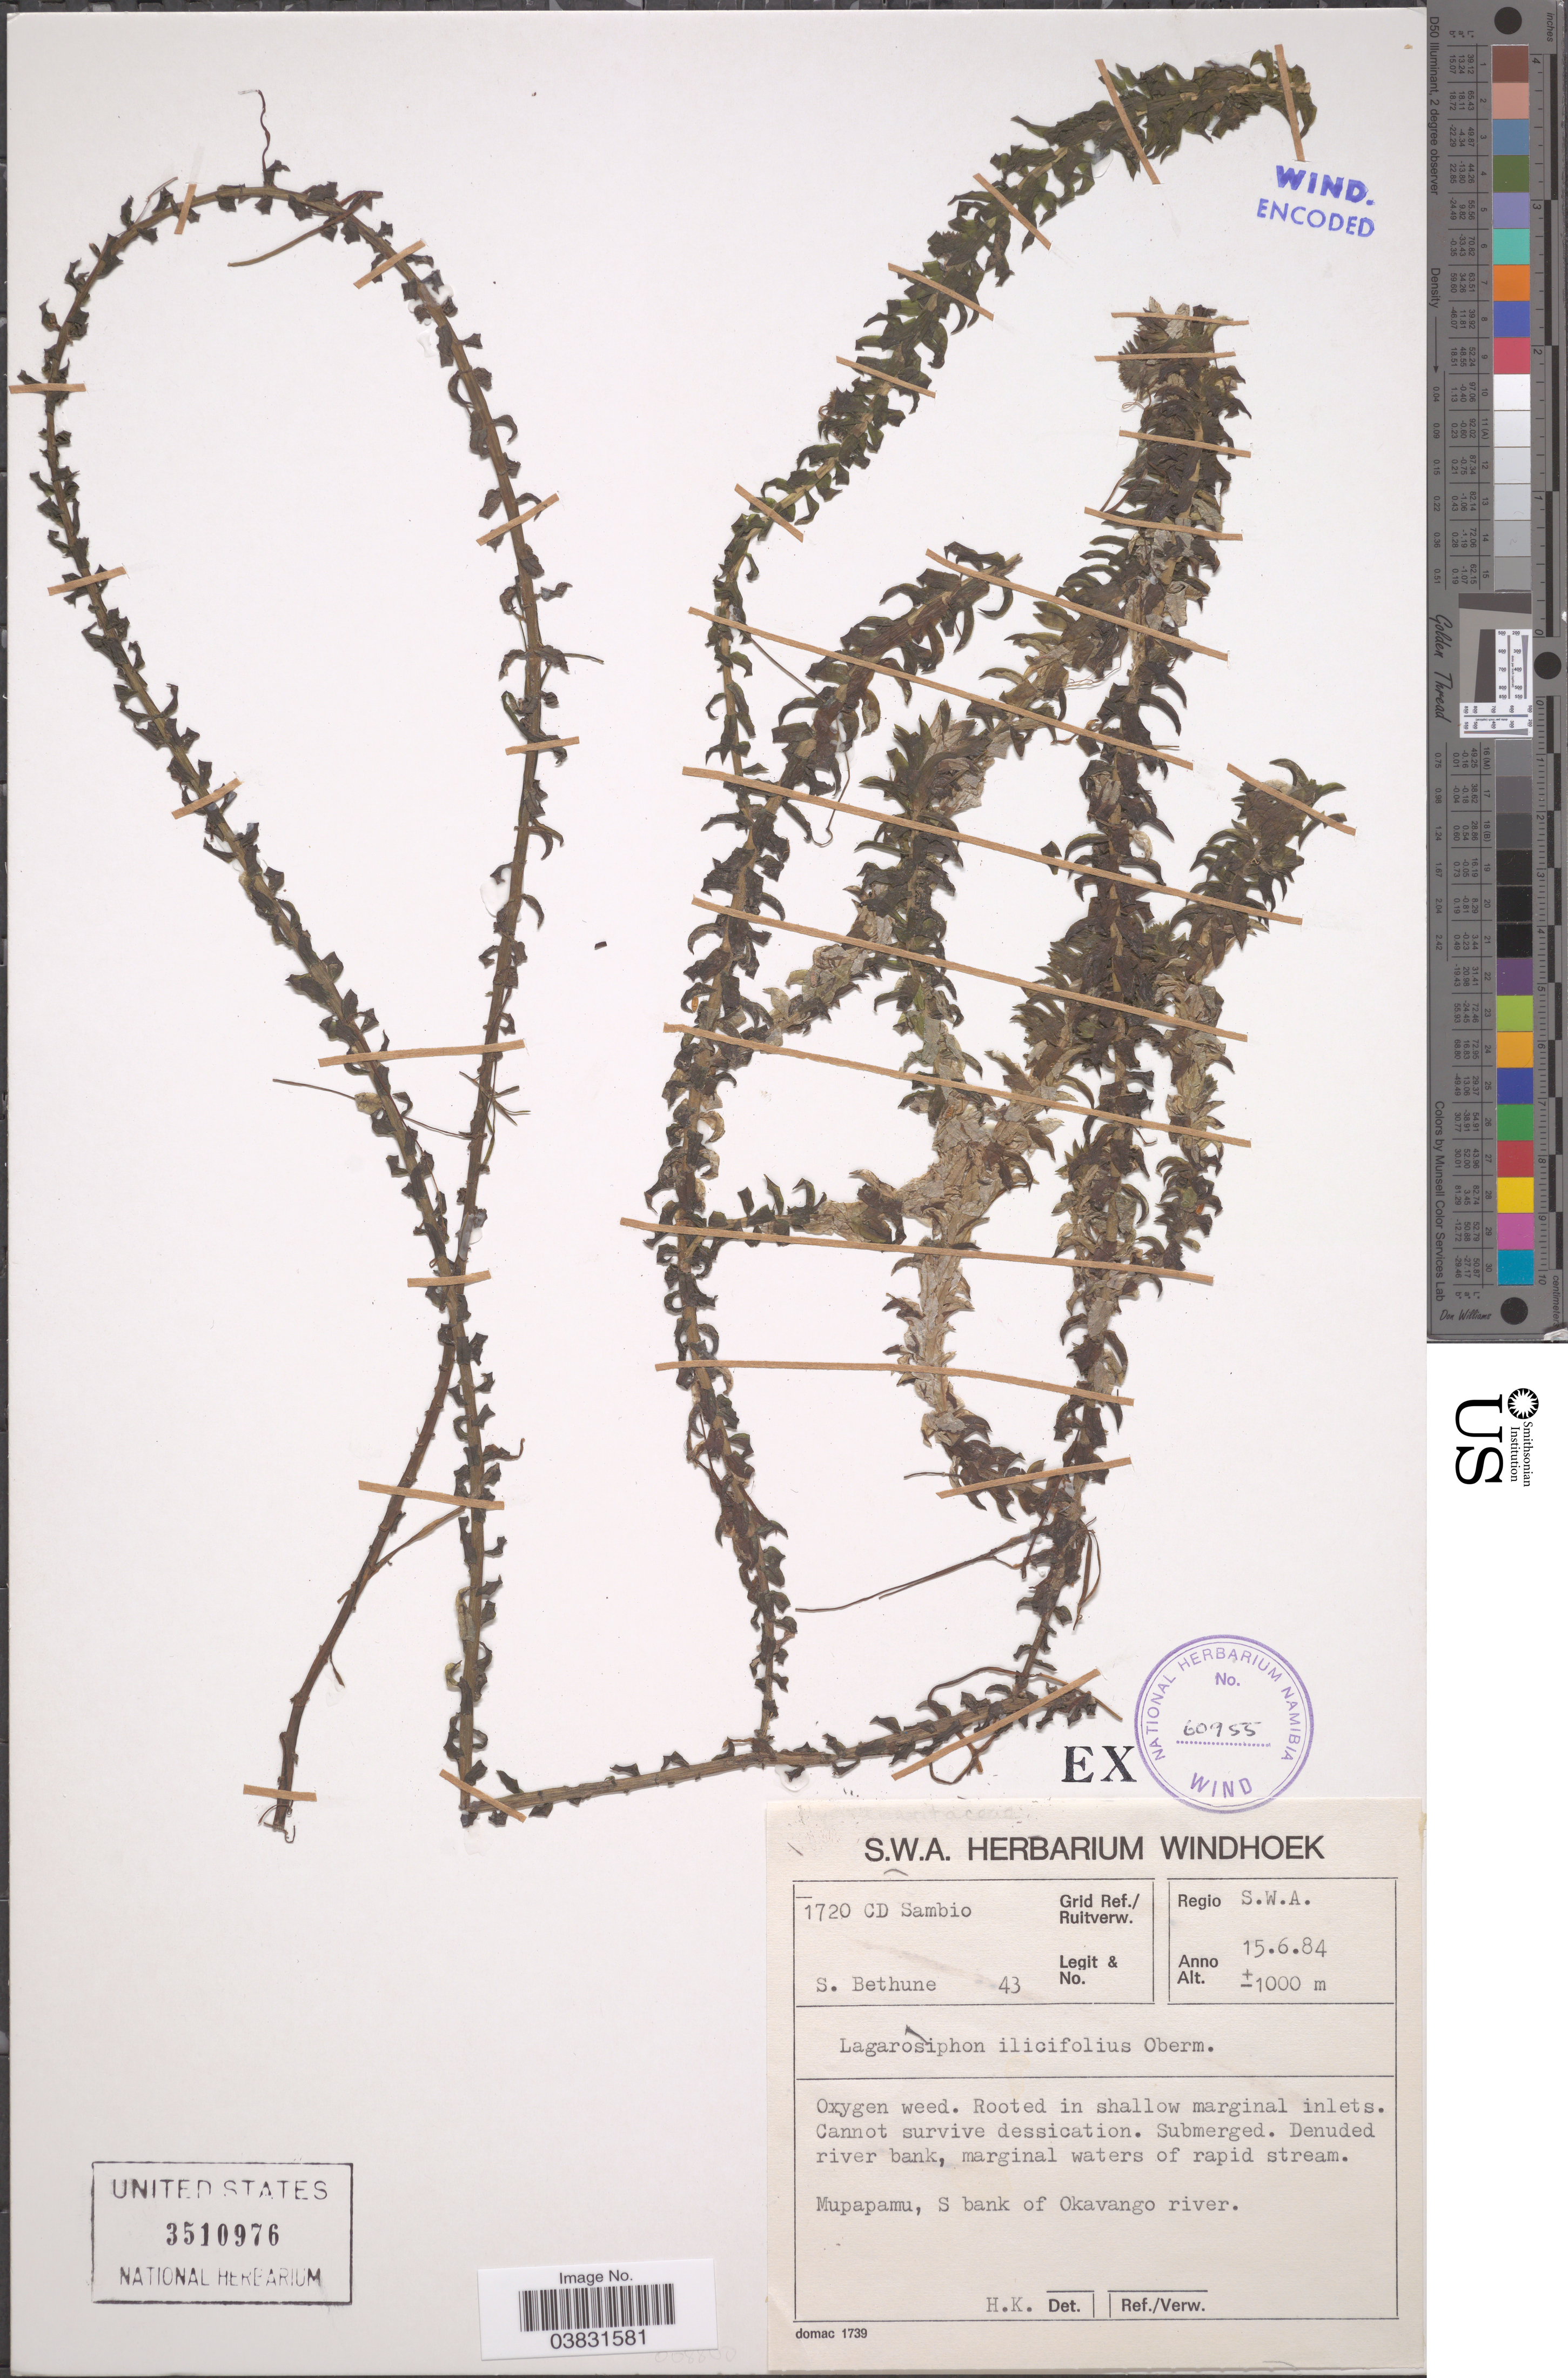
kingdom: Plantae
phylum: Tracheophyta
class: Liliopsida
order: Alismatales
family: Hydrocharitaceae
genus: Lagarosiphon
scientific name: Lagarosiphon ilicifolius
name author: Oberm.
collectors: S. Bethune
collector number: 43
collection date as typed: Transcribed d/m/y: 15/6/84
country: Namibia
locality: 1720 CD Sambio Grid Ref./Ruitverw. Regio S.W.A. Mupapamu, S bank of Okavango river.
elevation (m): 1000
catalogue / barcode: US 3510976